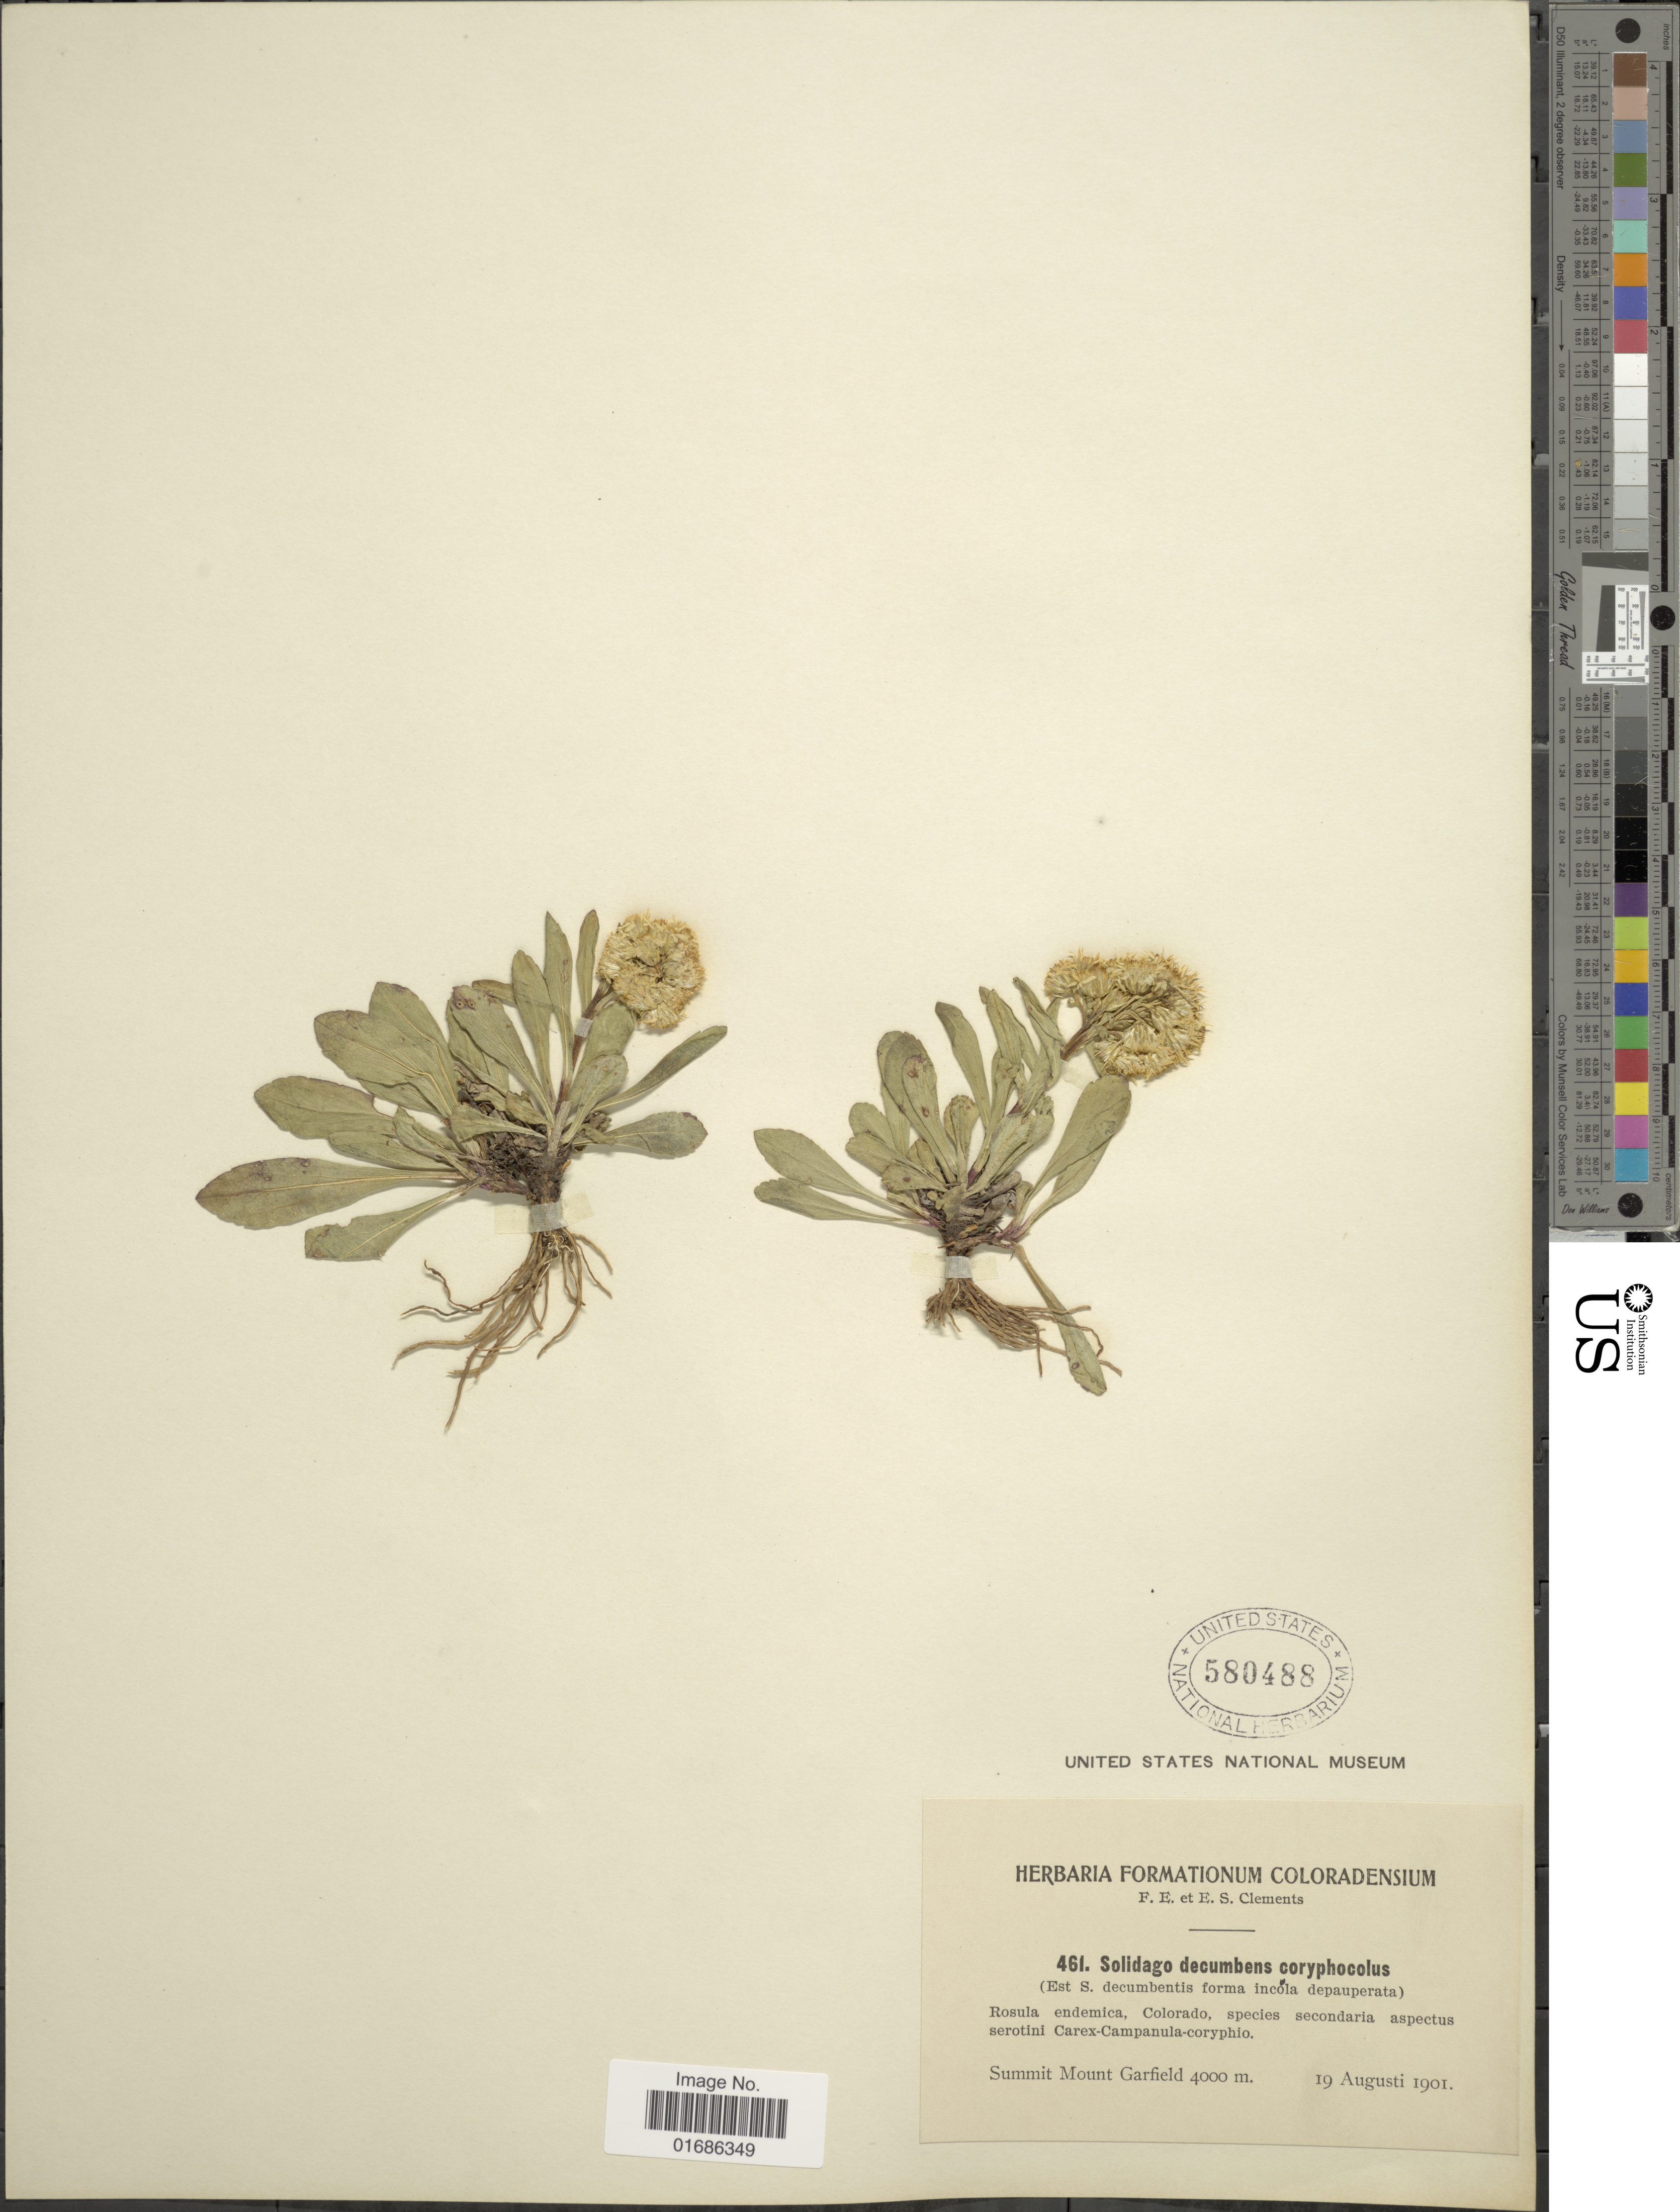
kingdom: Plantae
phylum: Tracheophyta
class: Magnoliopsida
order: Asterales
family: Asteraceae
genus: Solidago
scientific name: Solidago decumbens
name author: Greene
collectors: F. E. Clements & E. S. Clements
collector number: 461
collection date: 1901-08-19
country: United States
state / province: New Hampshire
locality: Summit Mount Garfield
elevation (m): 4000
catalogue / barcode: US 580488